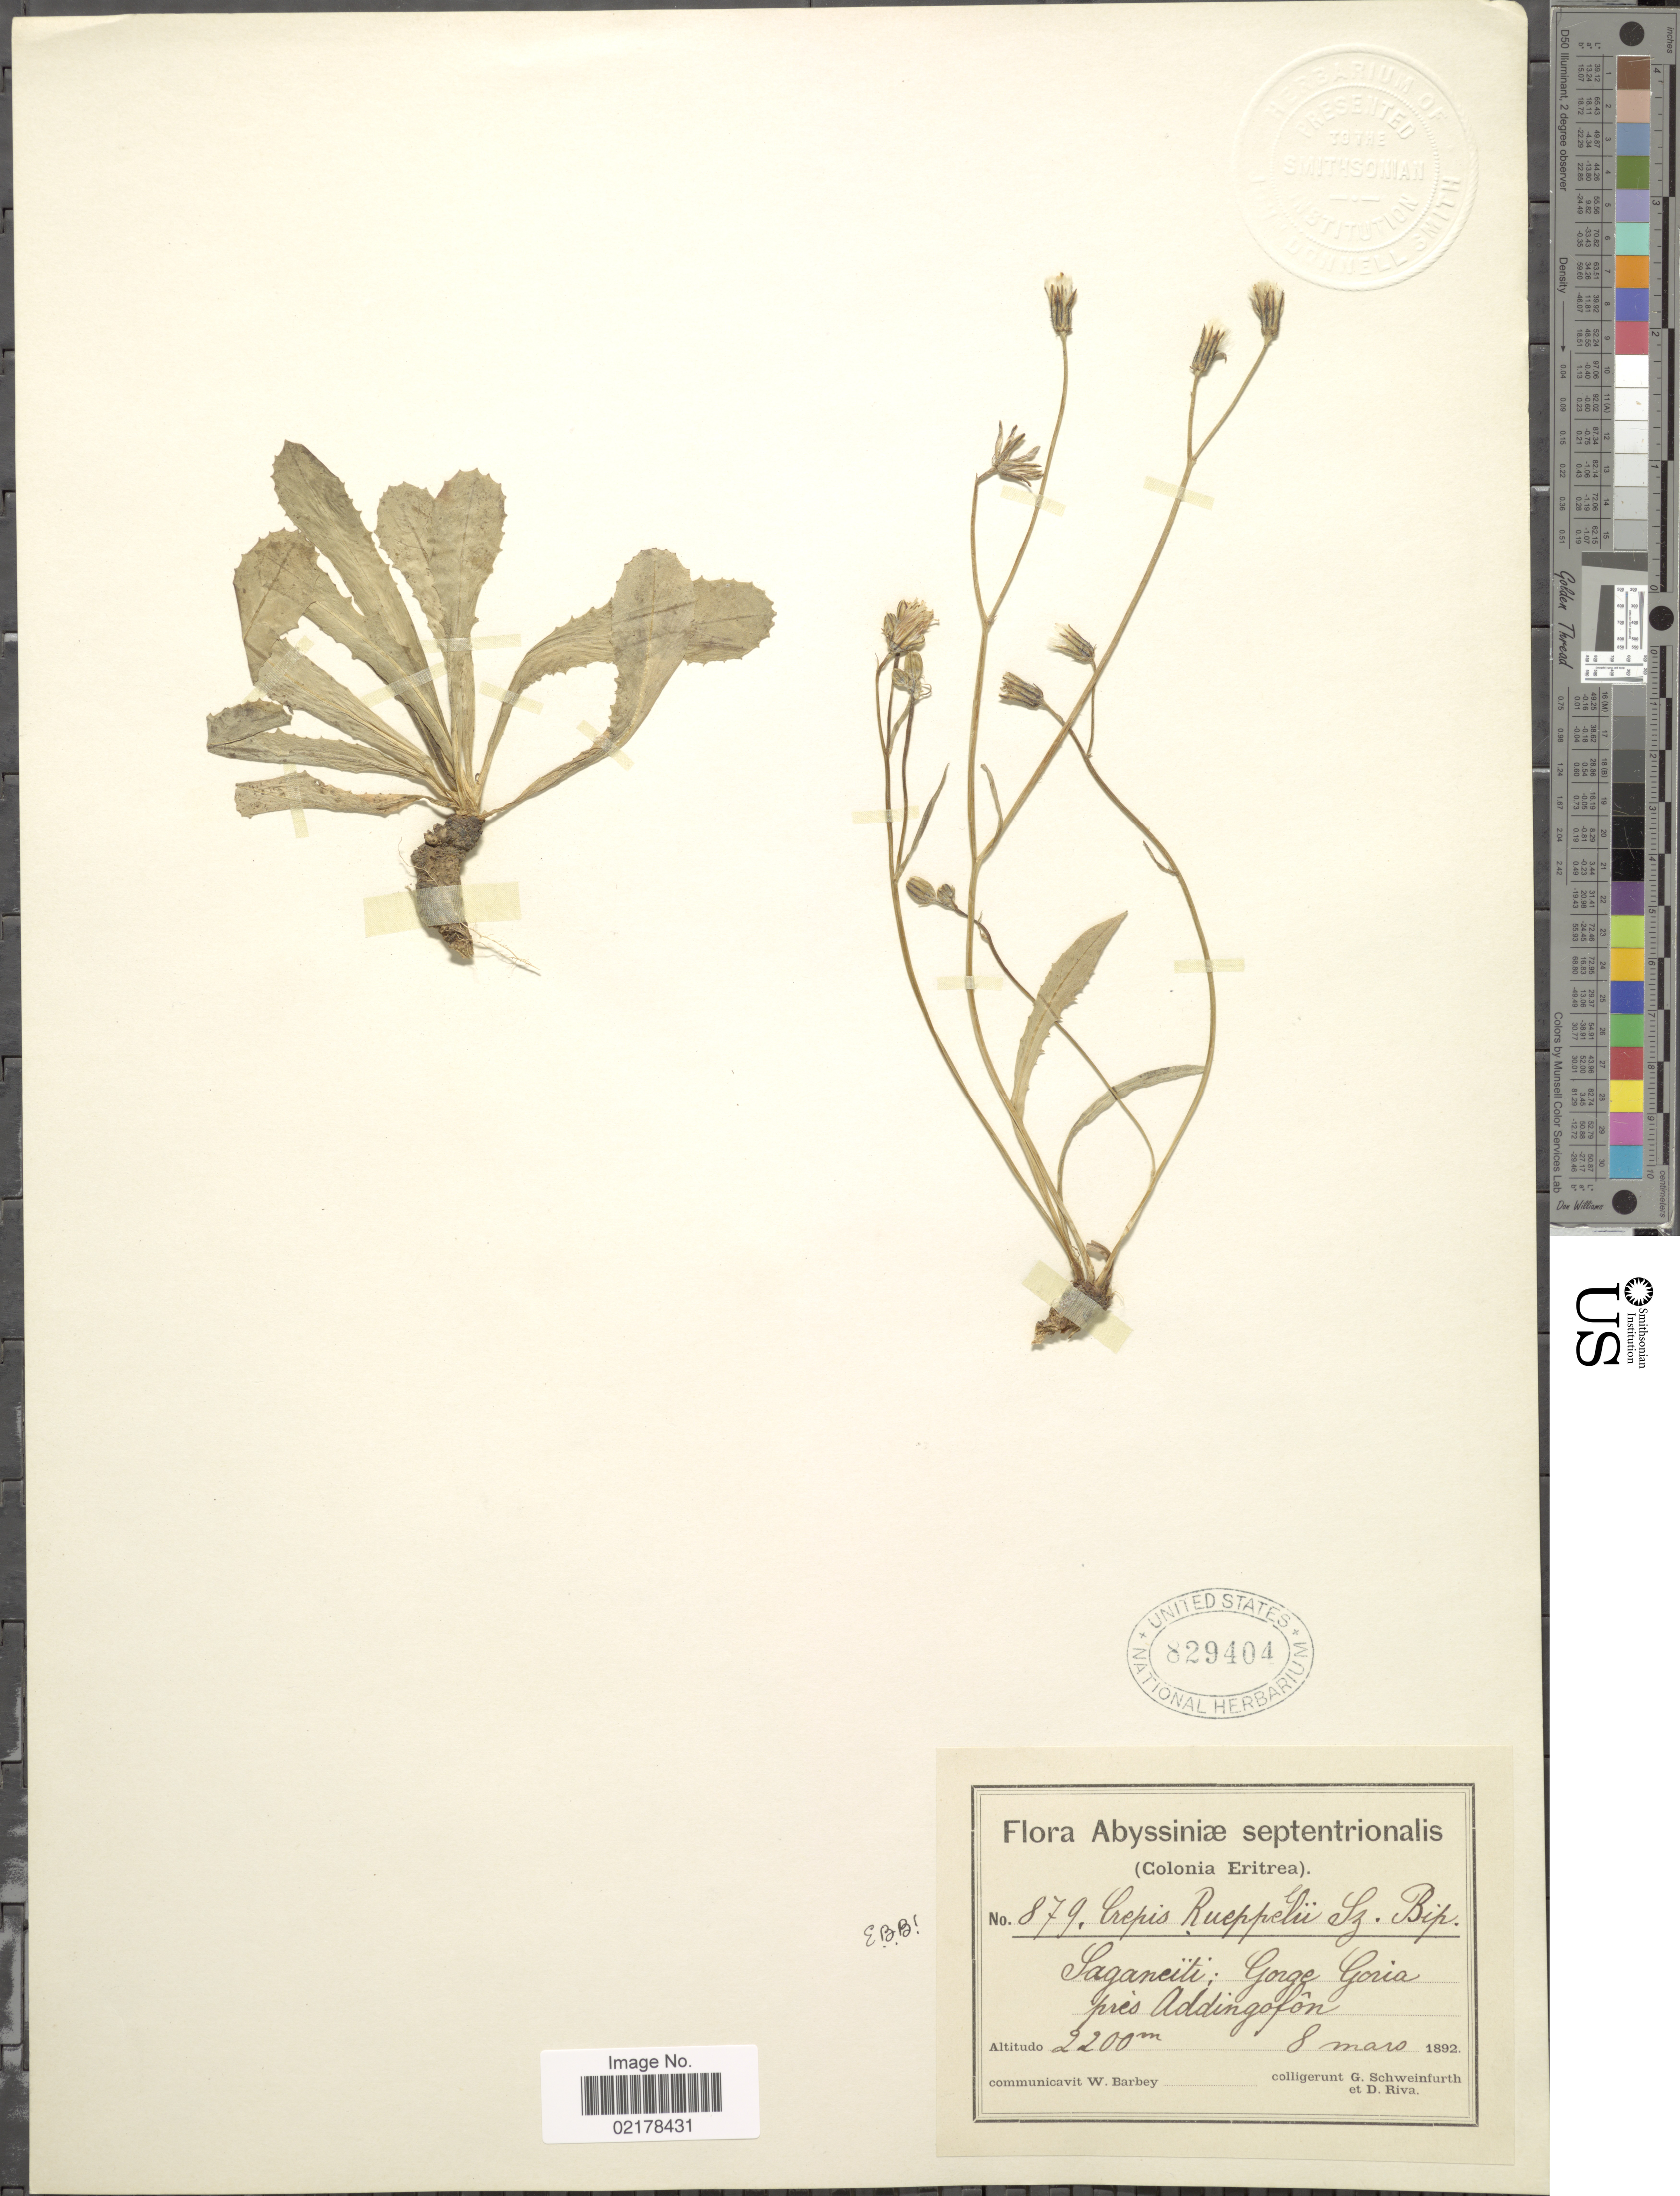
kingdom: Plantae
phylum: Tracheophyta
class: Magnoliopsida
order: Asterales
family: Asteraceae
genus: Crepis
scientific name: Crepis rueppellii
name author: Sch. Bip.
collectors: G. A. Schweinfurth (herbarium) & D. Riva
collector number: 879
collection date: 1892-03-08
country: Eritrea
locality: Abyssiniæ septentrionalis (Colonia Eitrea) Saganeiti; Gorge Goria pres Addingofôn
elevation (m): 2200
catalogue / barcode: US 829404